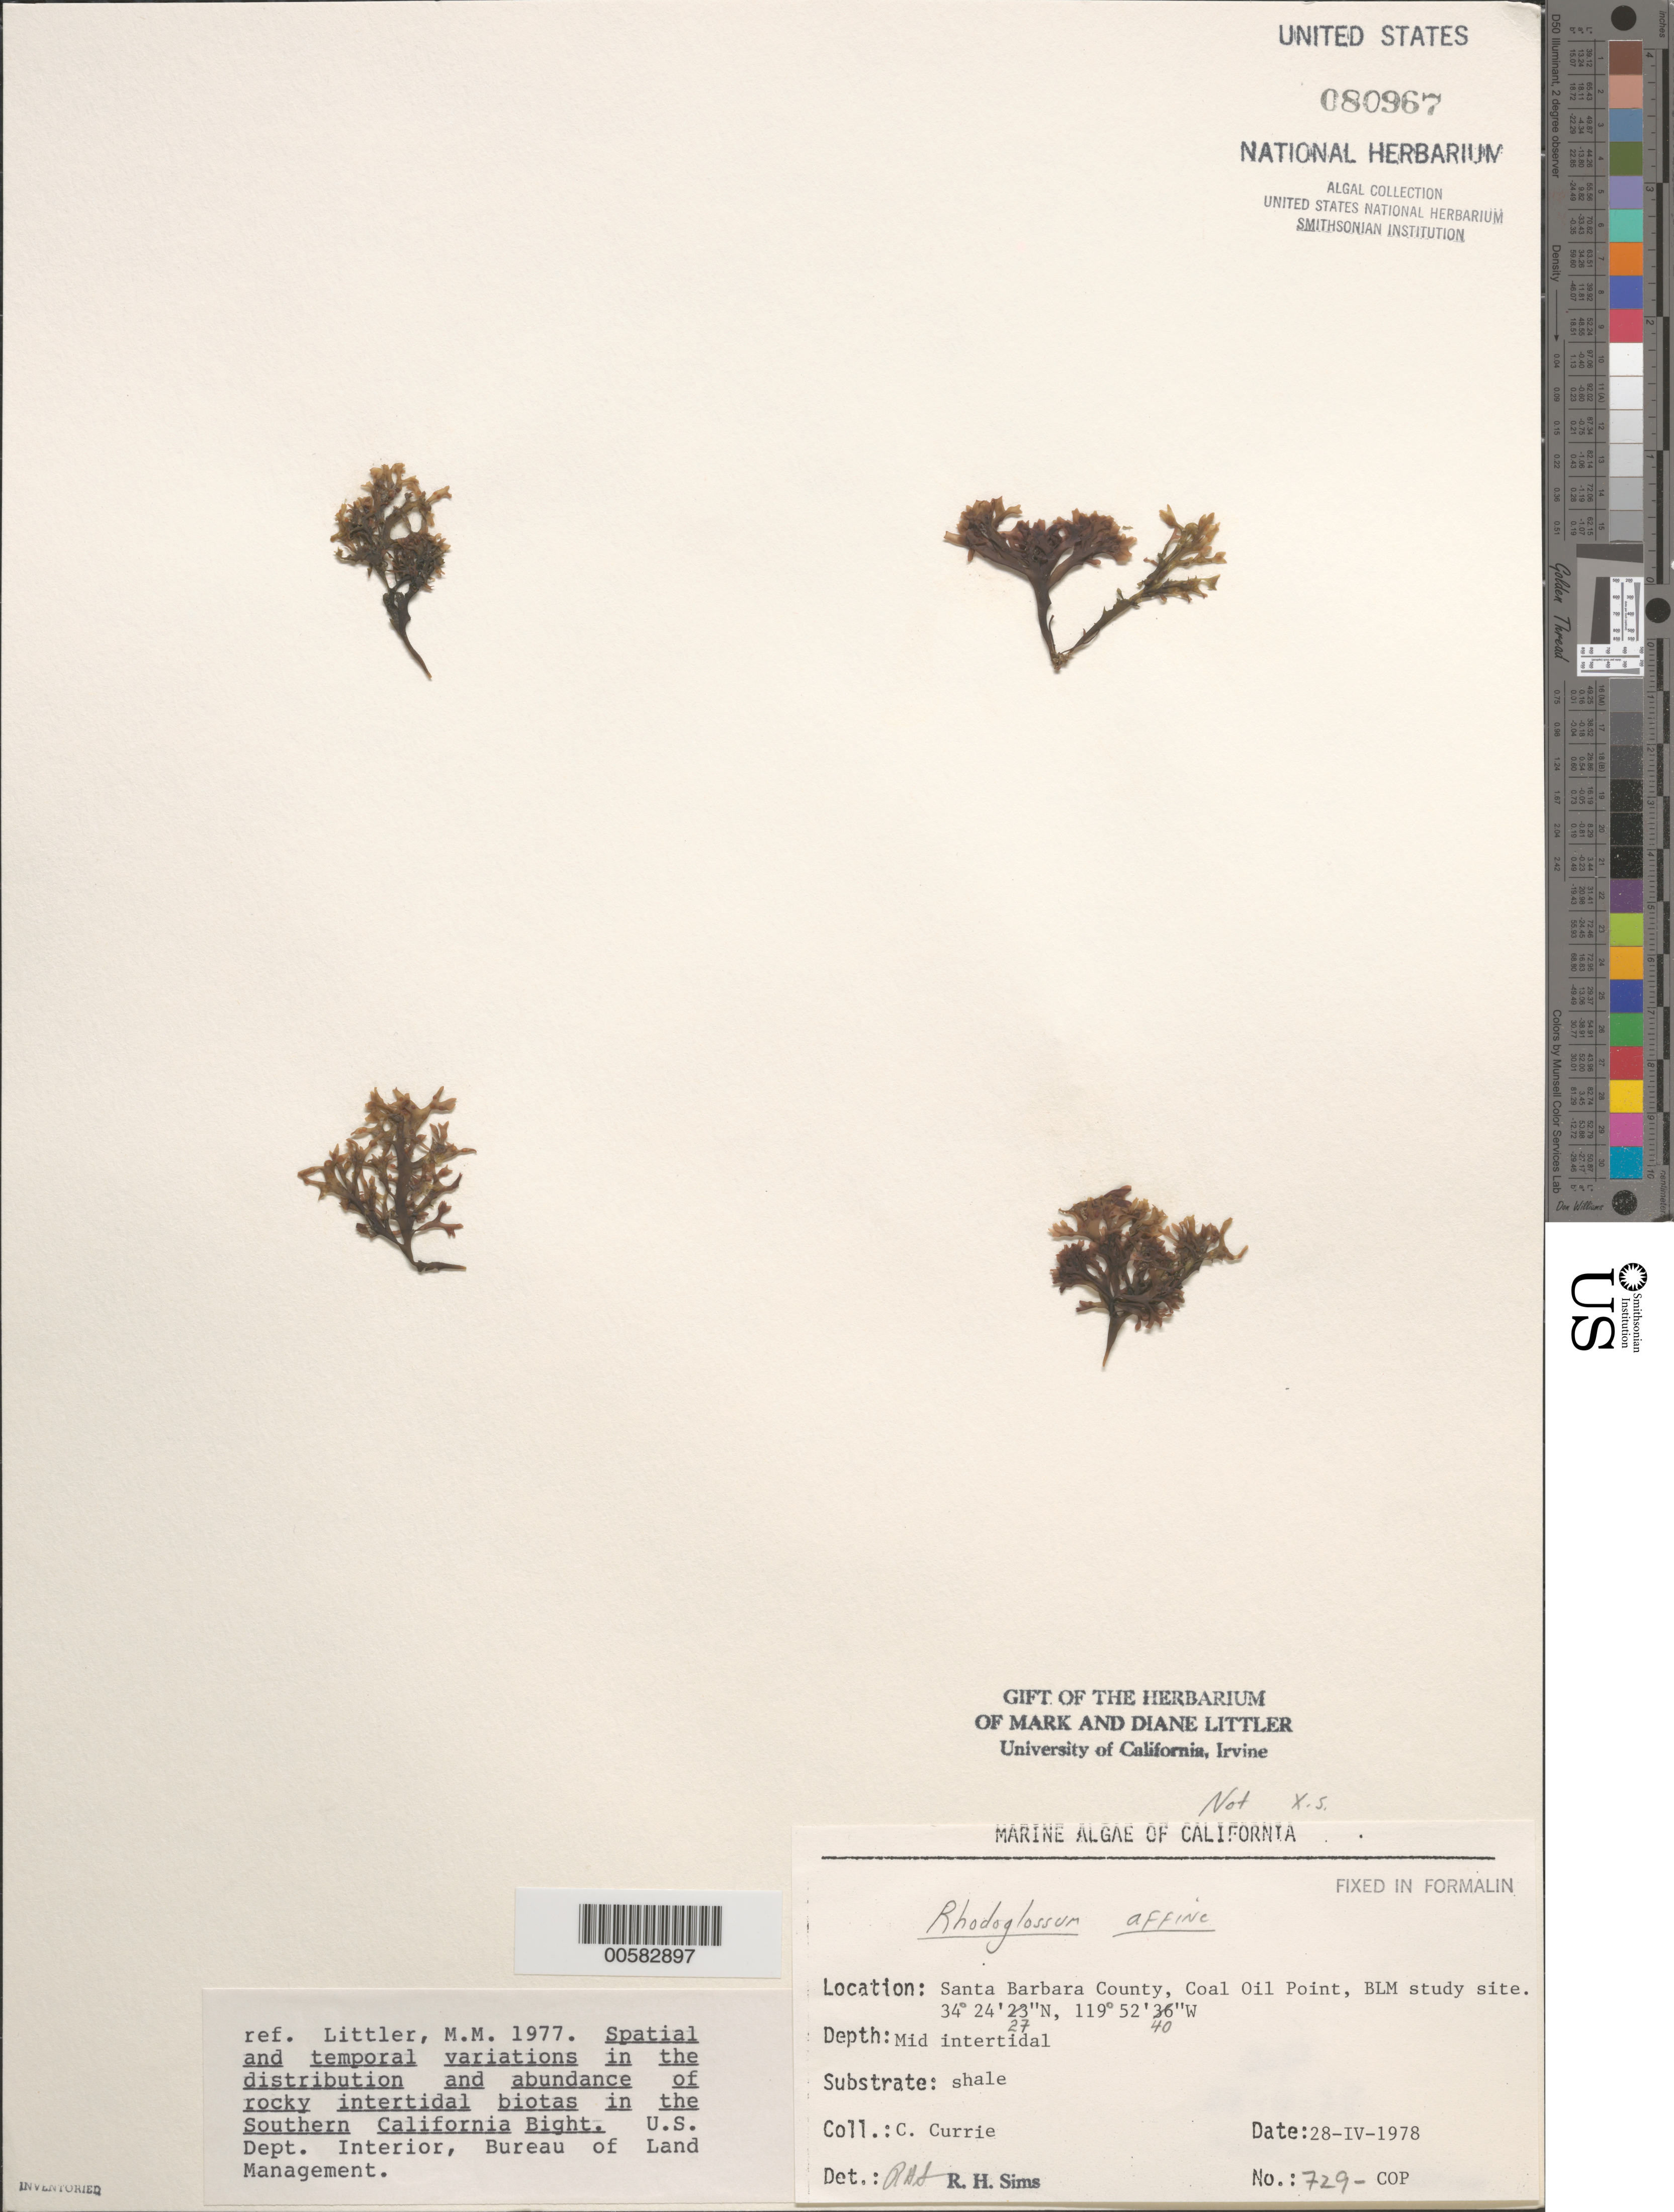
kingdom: Plantae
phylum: Rhodophyta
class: Florideophyceae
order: Gigartinales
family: Gigartinaceae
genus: Mazzaella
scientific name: Mazzaella affinis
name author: (Harvey) Fredericq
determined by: Algae name updating Project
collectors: C. Currie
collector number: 729-cop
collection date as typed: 28 Apr 1978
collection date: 1978-04-28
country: United States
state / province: California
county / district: Santa Barbara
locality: Coal Oil Point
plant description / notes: BLM-SOCALBIGHT Rocky Intertidal Survey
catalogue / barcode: US 80967